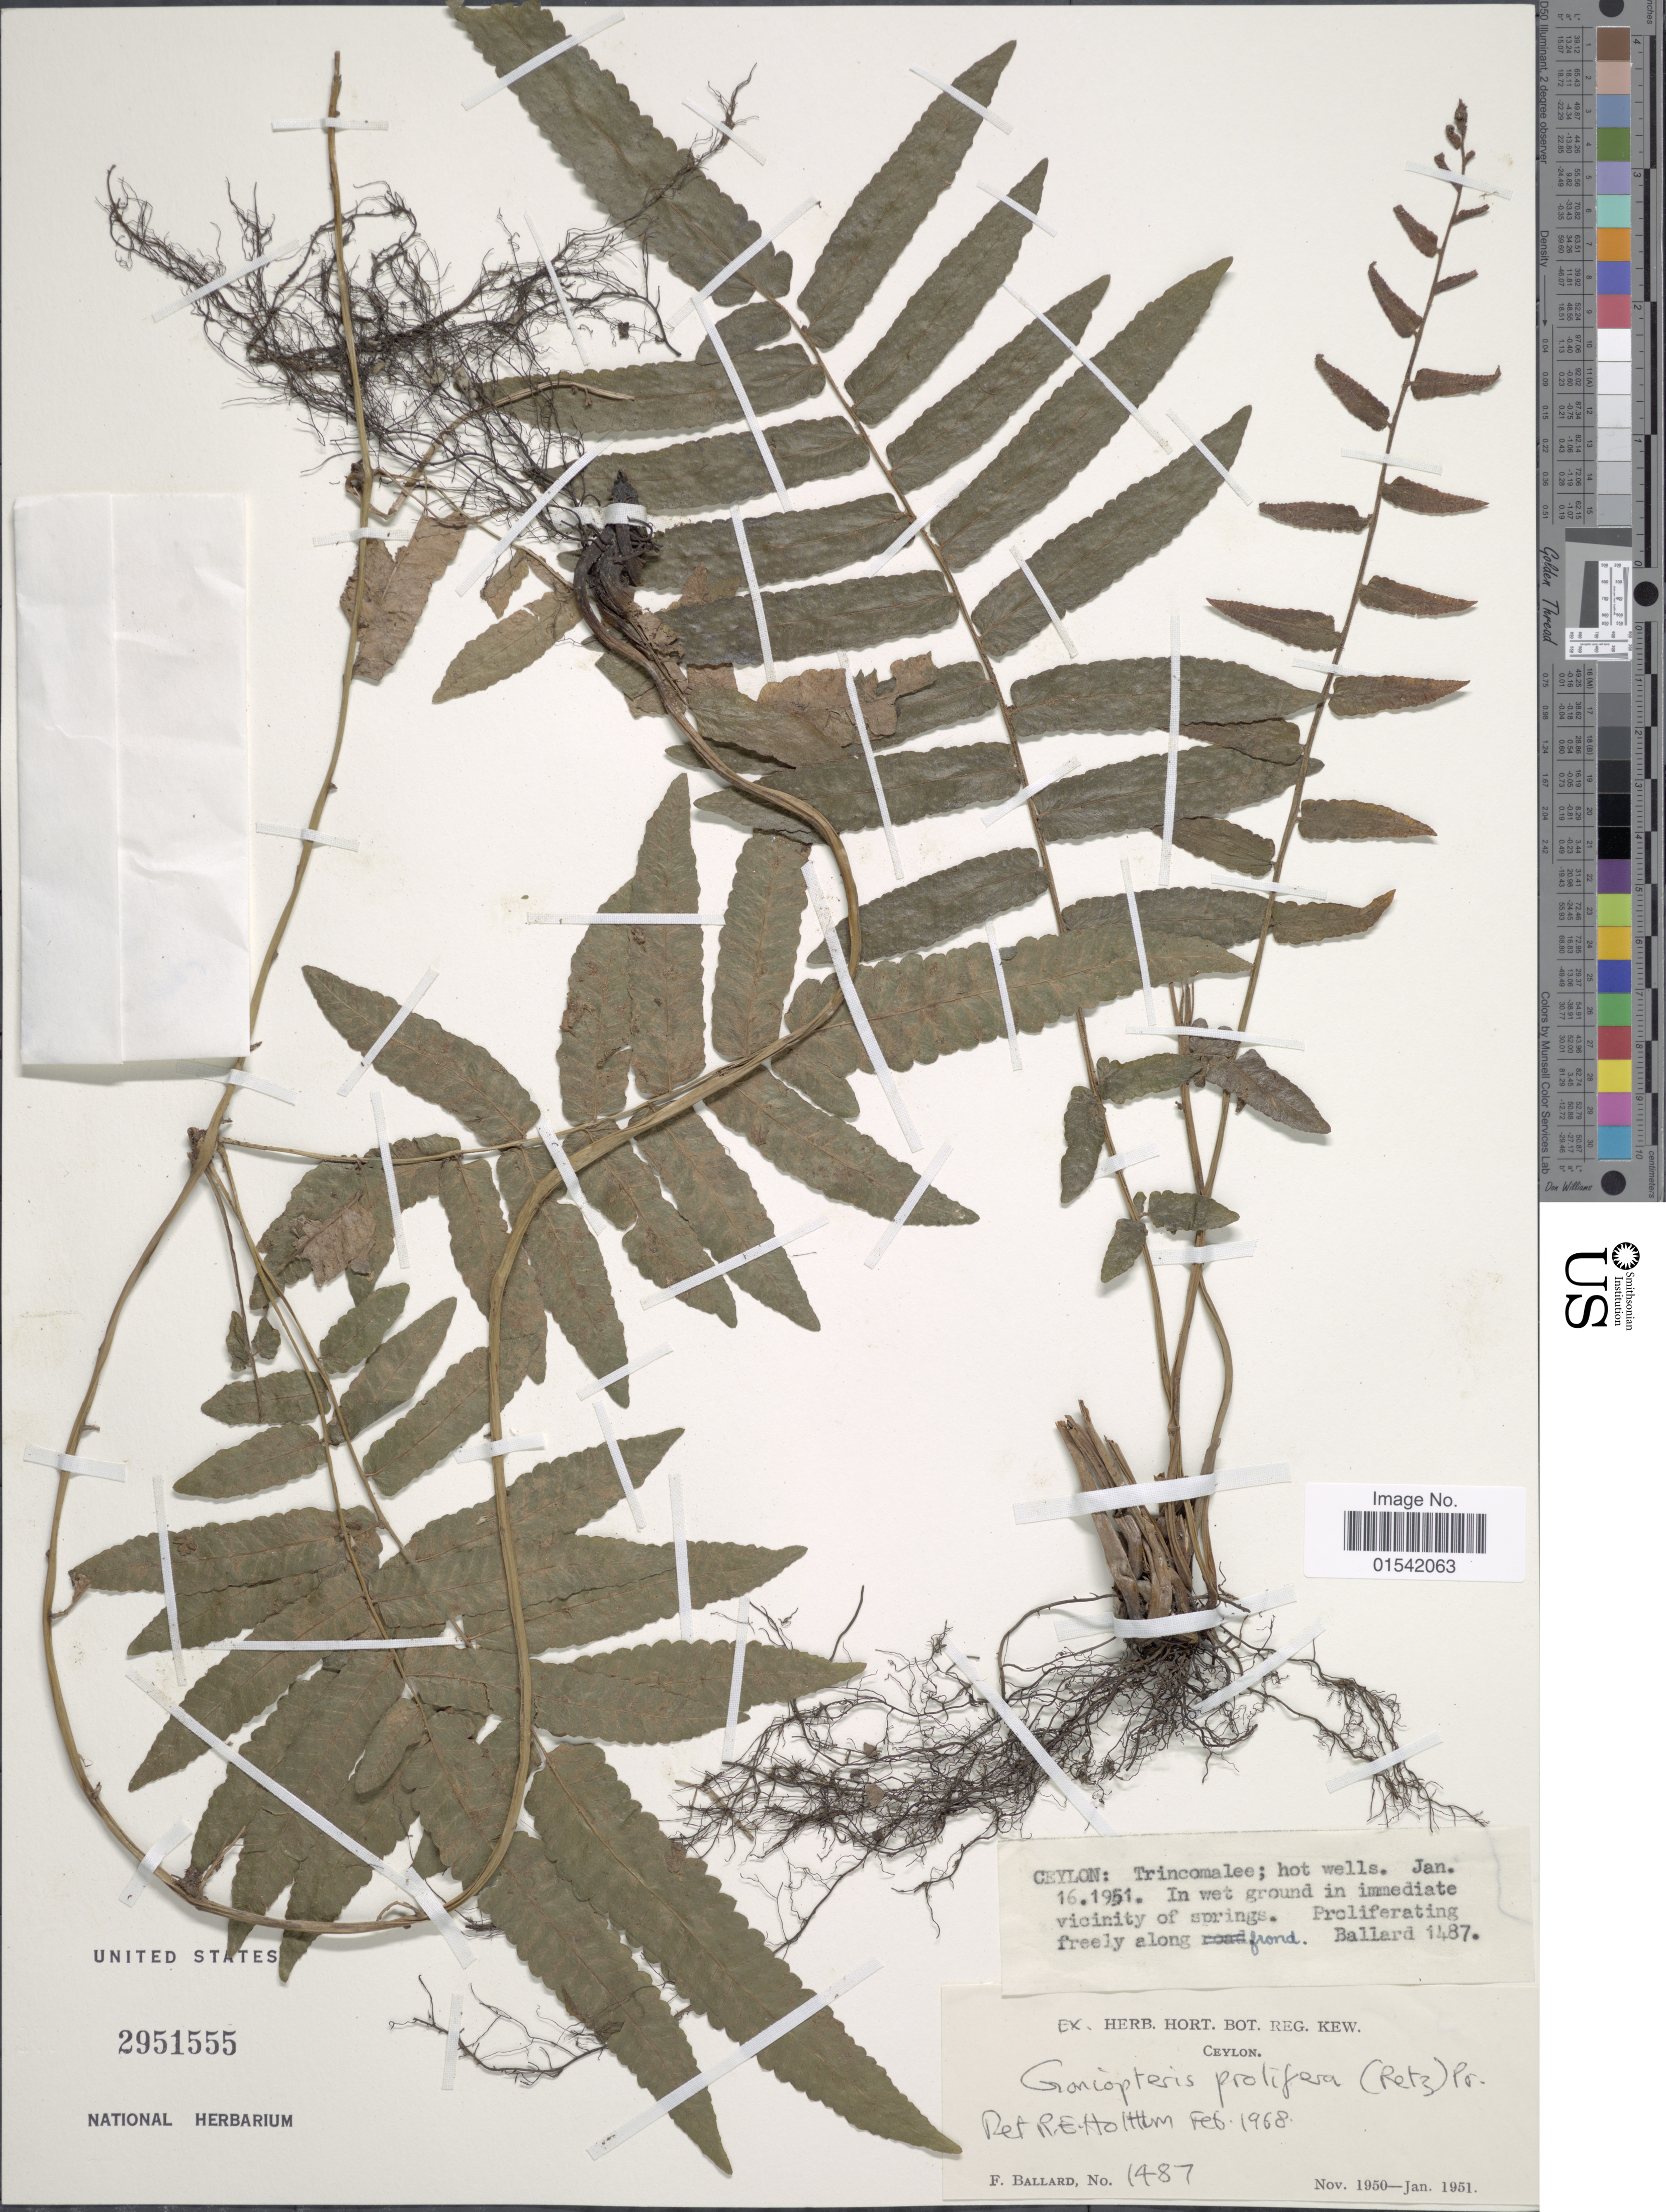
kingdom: Plantae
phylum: Tracheophyta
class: Polypodiopsida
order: Polypodiales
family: Thelypteridaceae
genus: Ampelopteris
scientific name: Ampelopteris prolifera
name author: (Retz.) Copel.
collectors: F. Ballard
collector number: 1487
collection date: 1951-01-16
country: Sri Lanka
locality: Ceylon: Trincomalee; hot wells. In wet ground in immediate vicinity of springs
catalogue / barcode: US 2951555